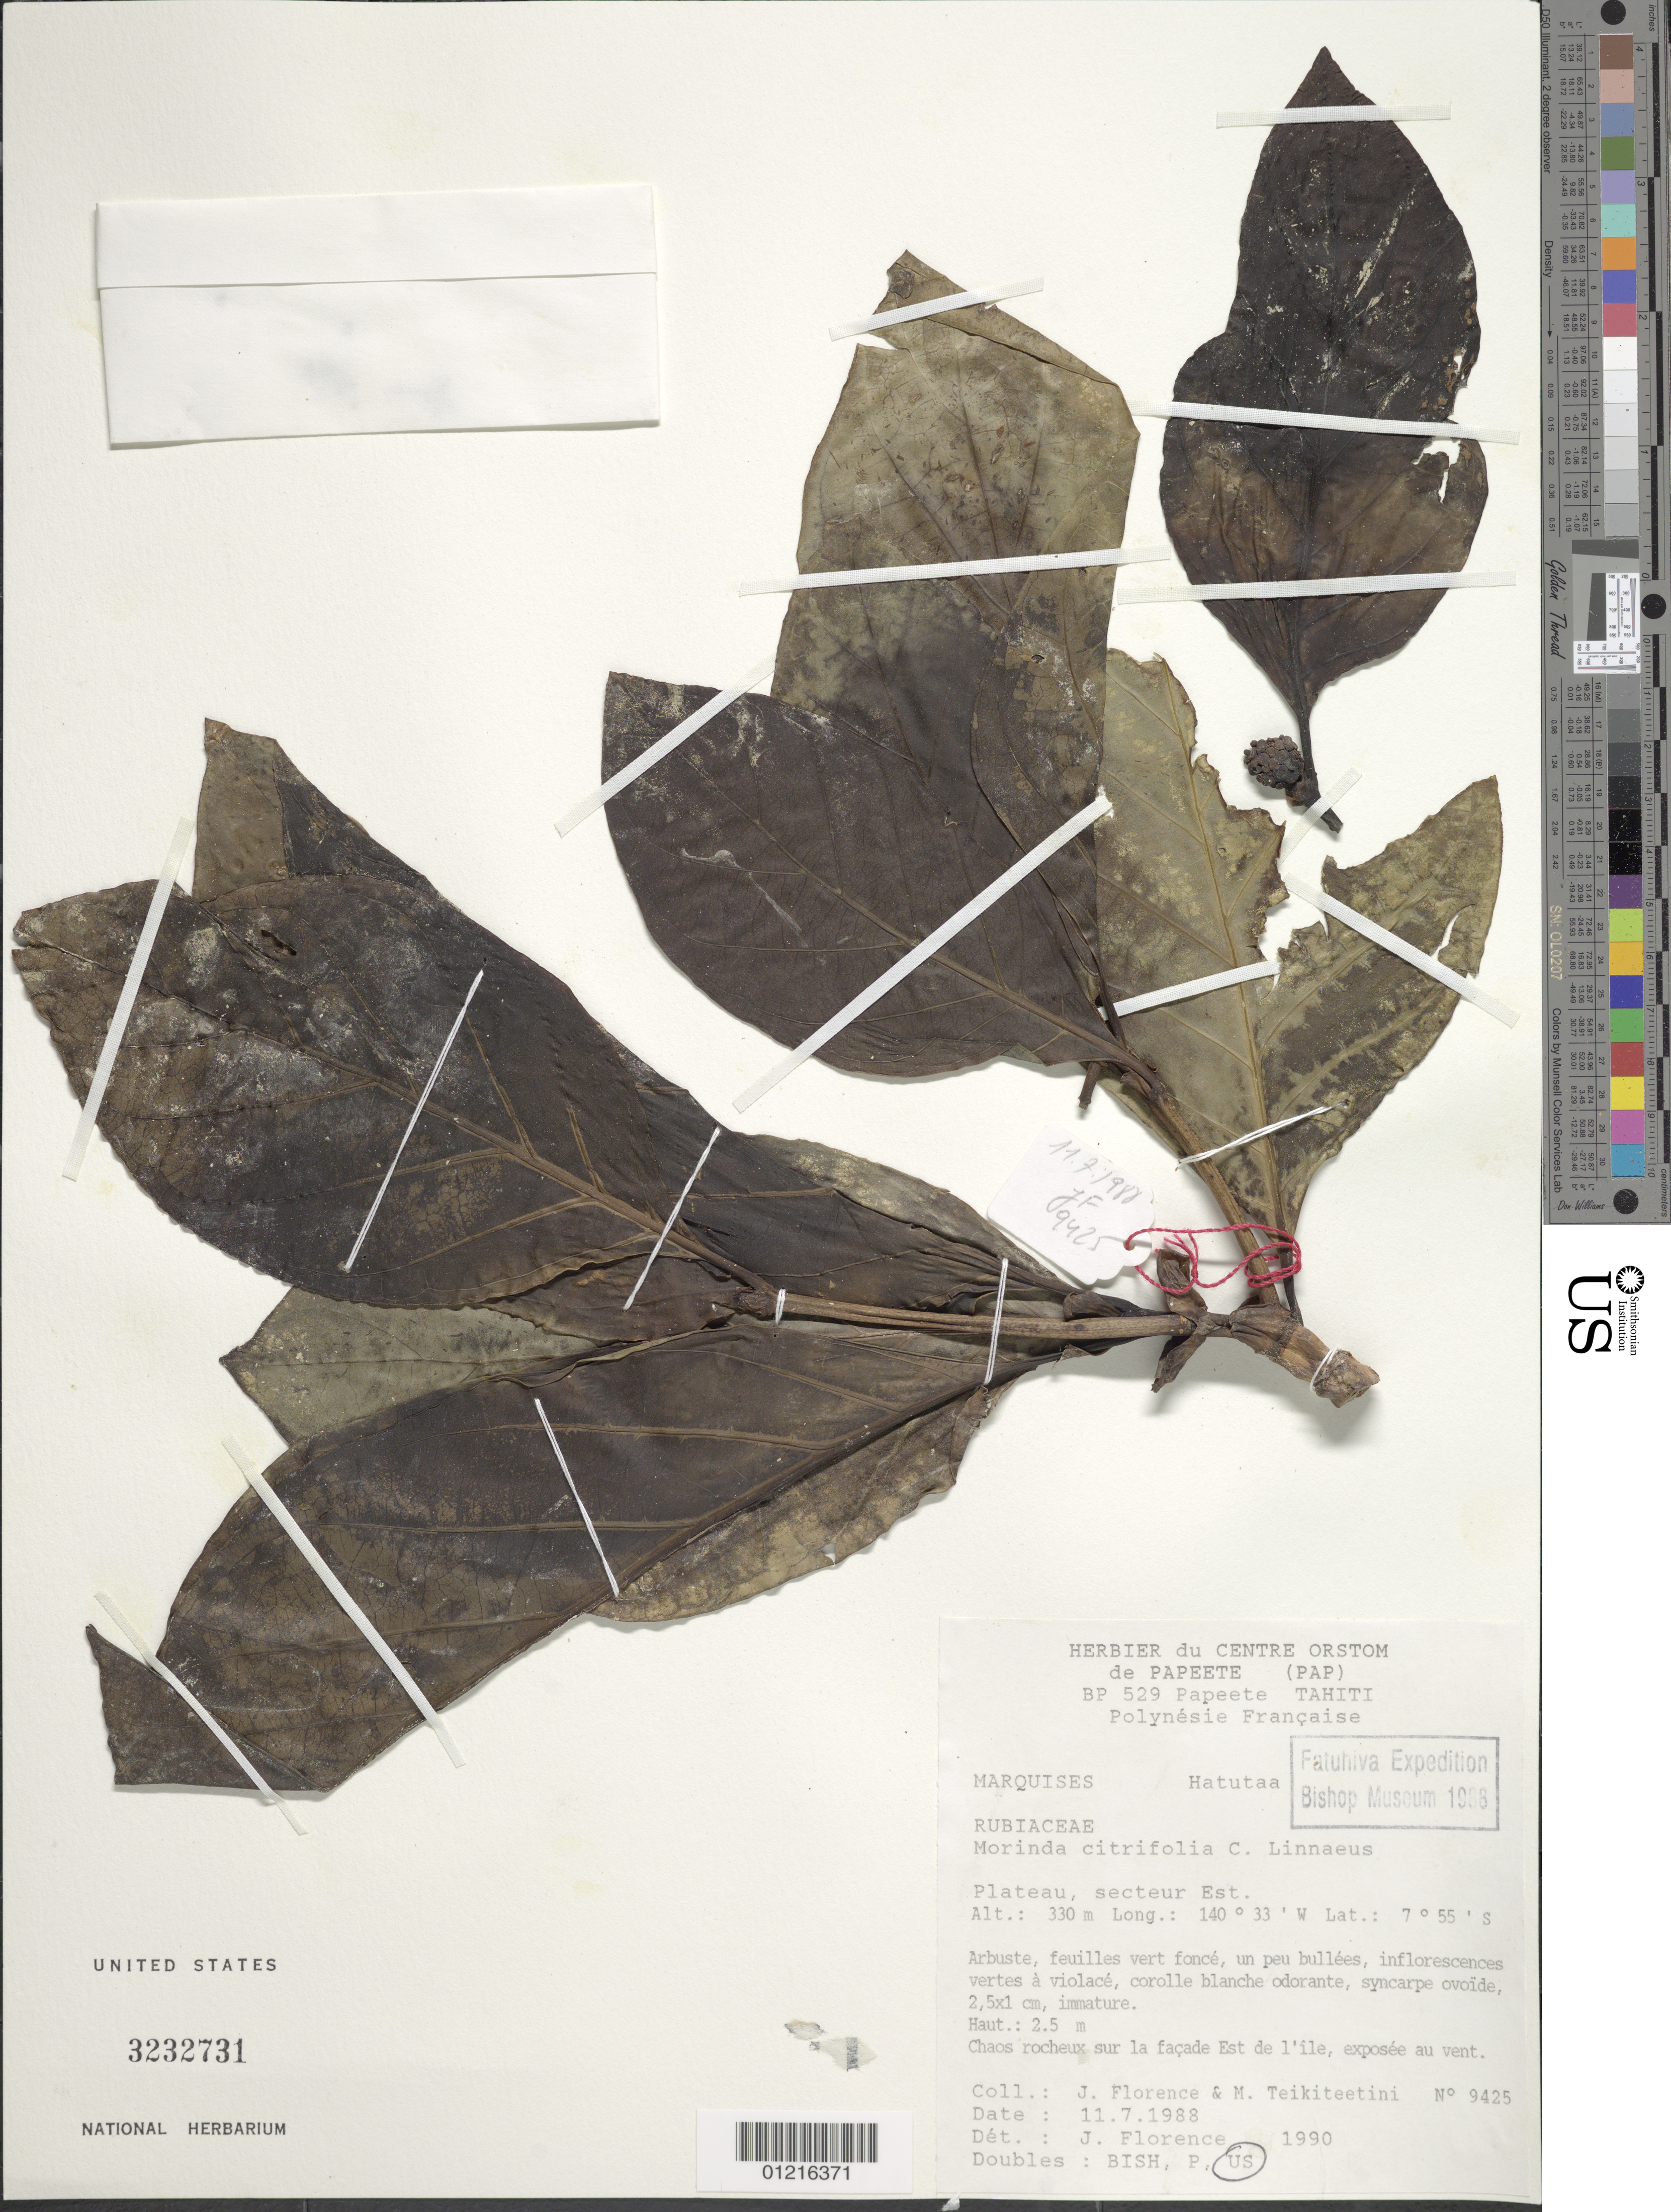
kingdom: Plantae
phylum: Tracheophyta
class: Magnoliopsida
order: Gentianales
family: Rubiaceae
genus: Morinda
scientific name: Morinda citrifolia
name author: L.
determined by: Florence, J.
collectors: J. Florence & M. Teikiteetini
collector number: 9425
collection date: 1988-07-11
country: French Polynesia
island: Hatutaa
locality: Plateau, secteur E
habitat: Chaos rocheux sur la façade est de l'île, exposée au vent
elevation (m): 330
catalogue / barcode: US 3232731